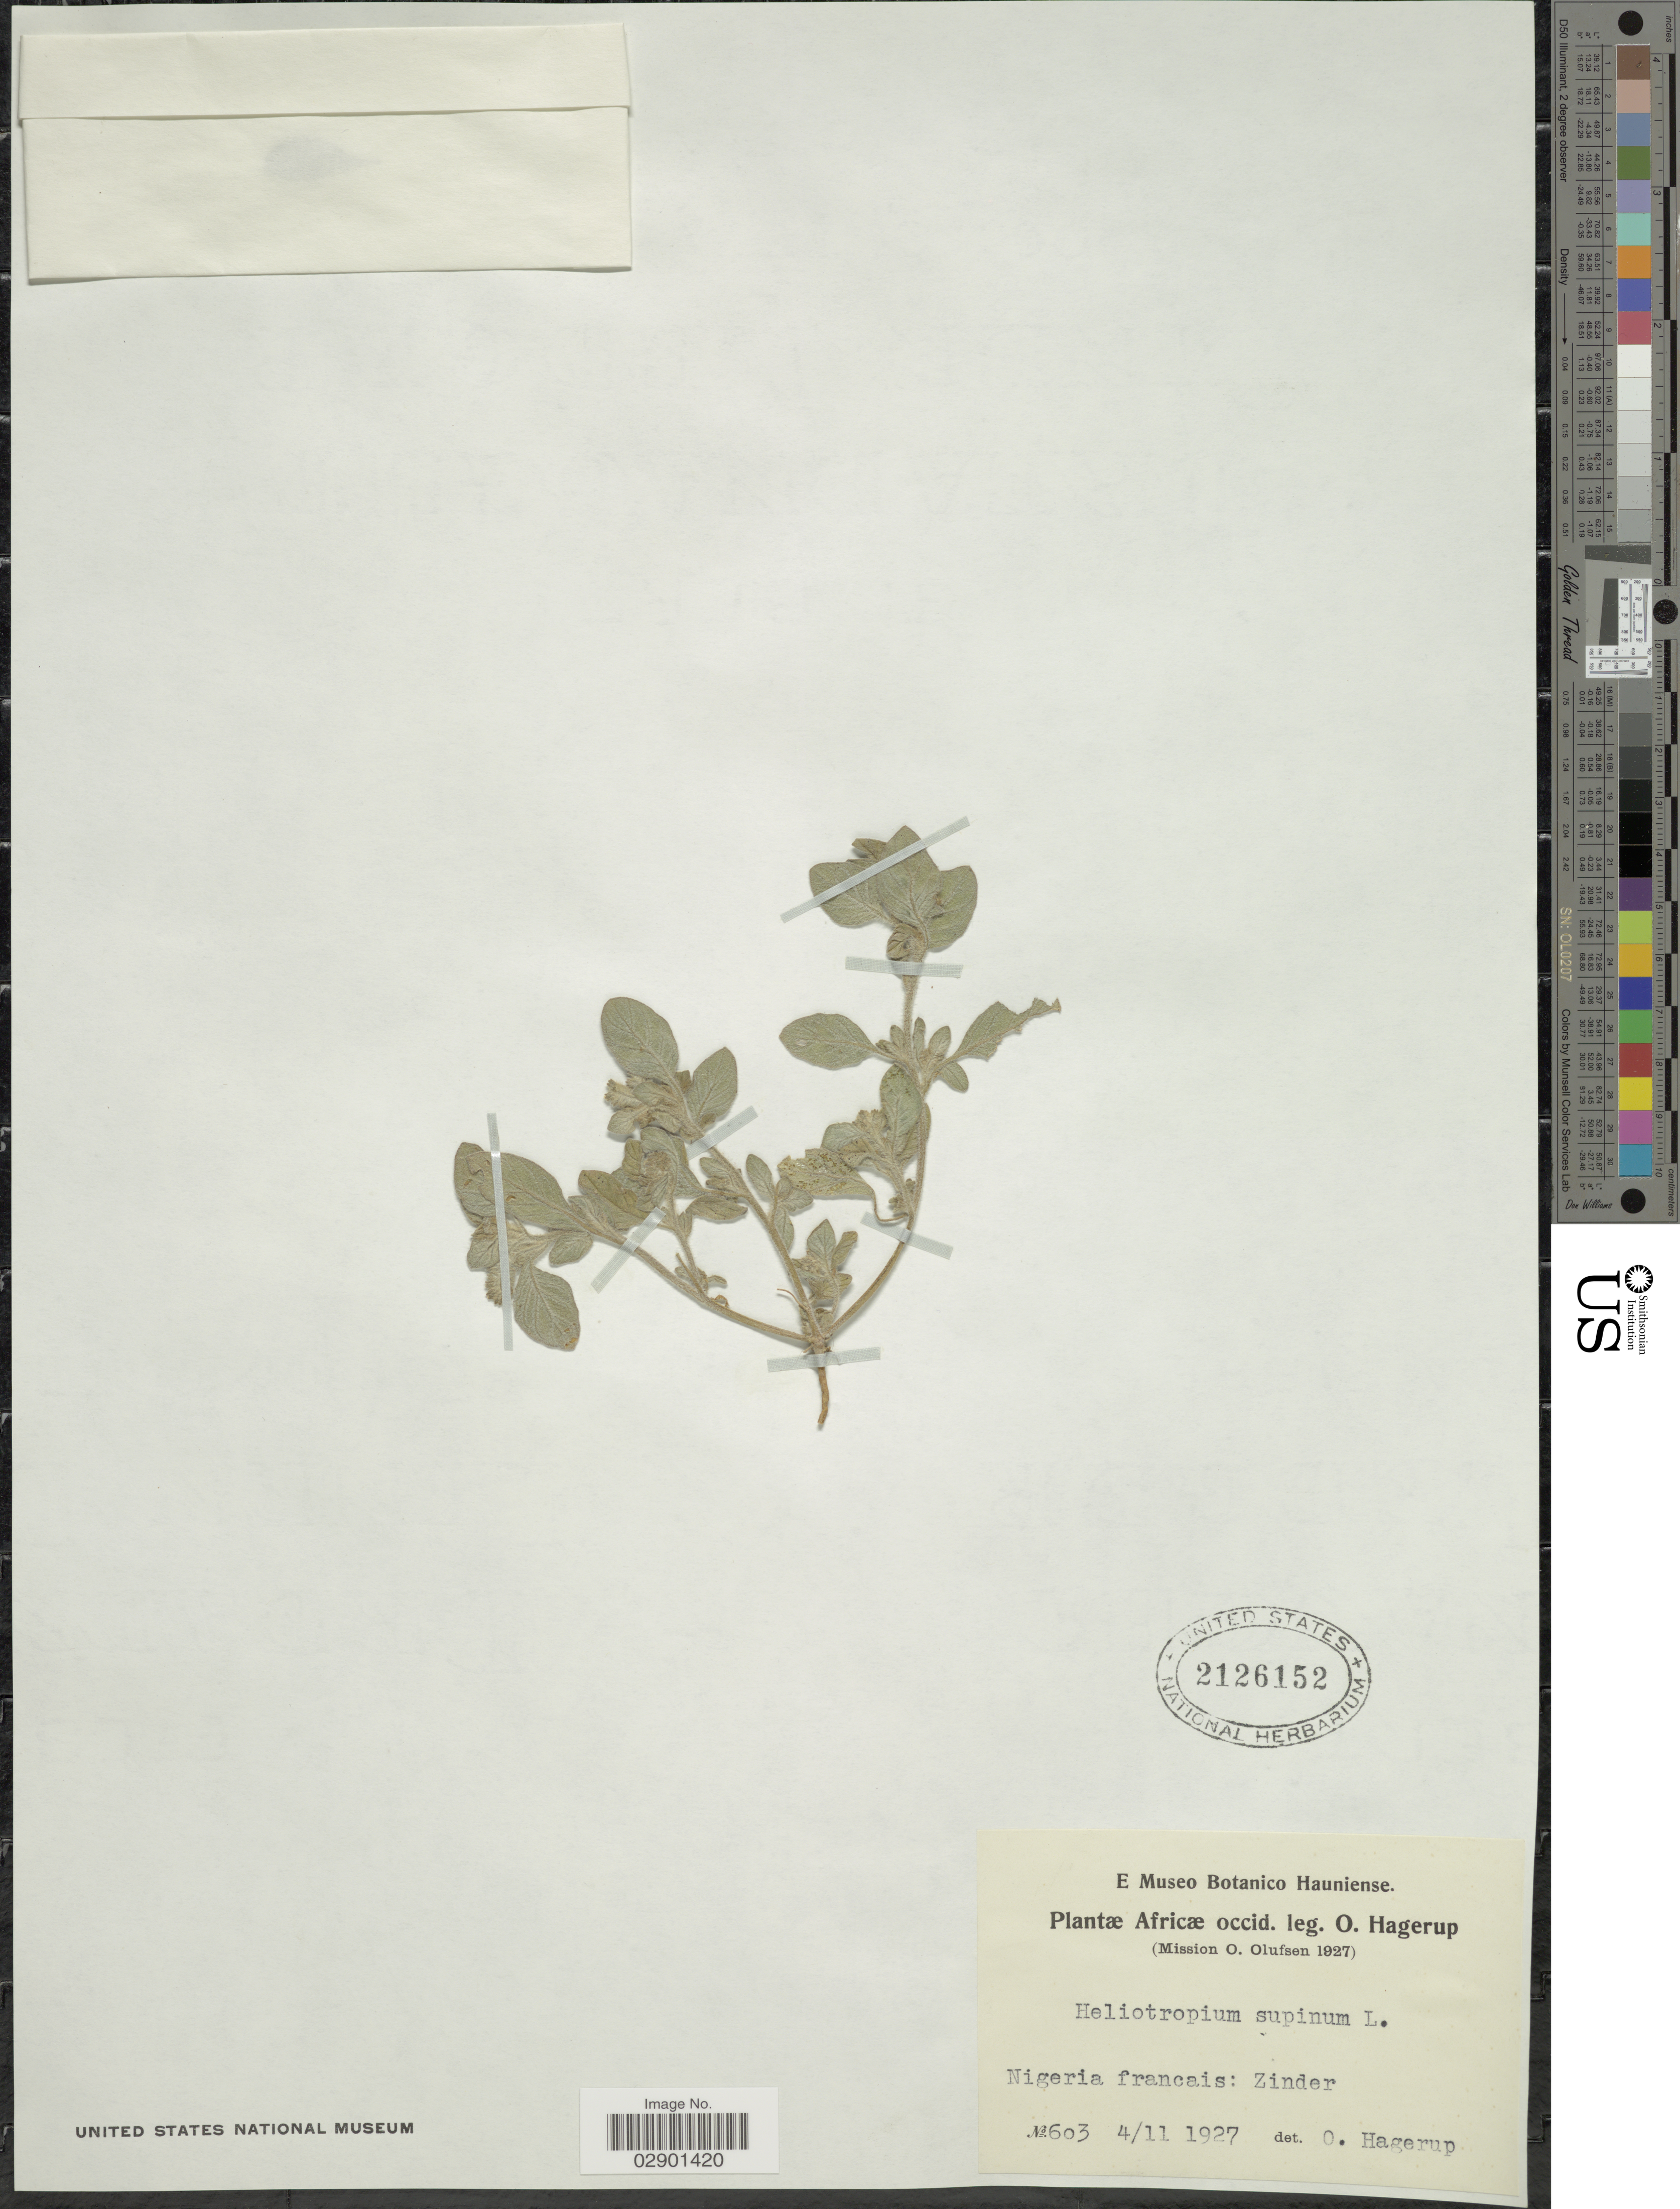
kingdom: Plantae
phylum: Tracheophyta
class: Magnoliopsida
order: Boraginales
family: Heliotropiaceae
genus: Heliotropium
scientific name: Heliotropium supinum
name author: L.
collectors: O. Hagerup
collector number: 603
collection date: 1927-11-04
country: Niger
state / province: Zinder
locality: Africæ occid. Nigeria francais: Zinder.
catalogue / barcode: US 2126152